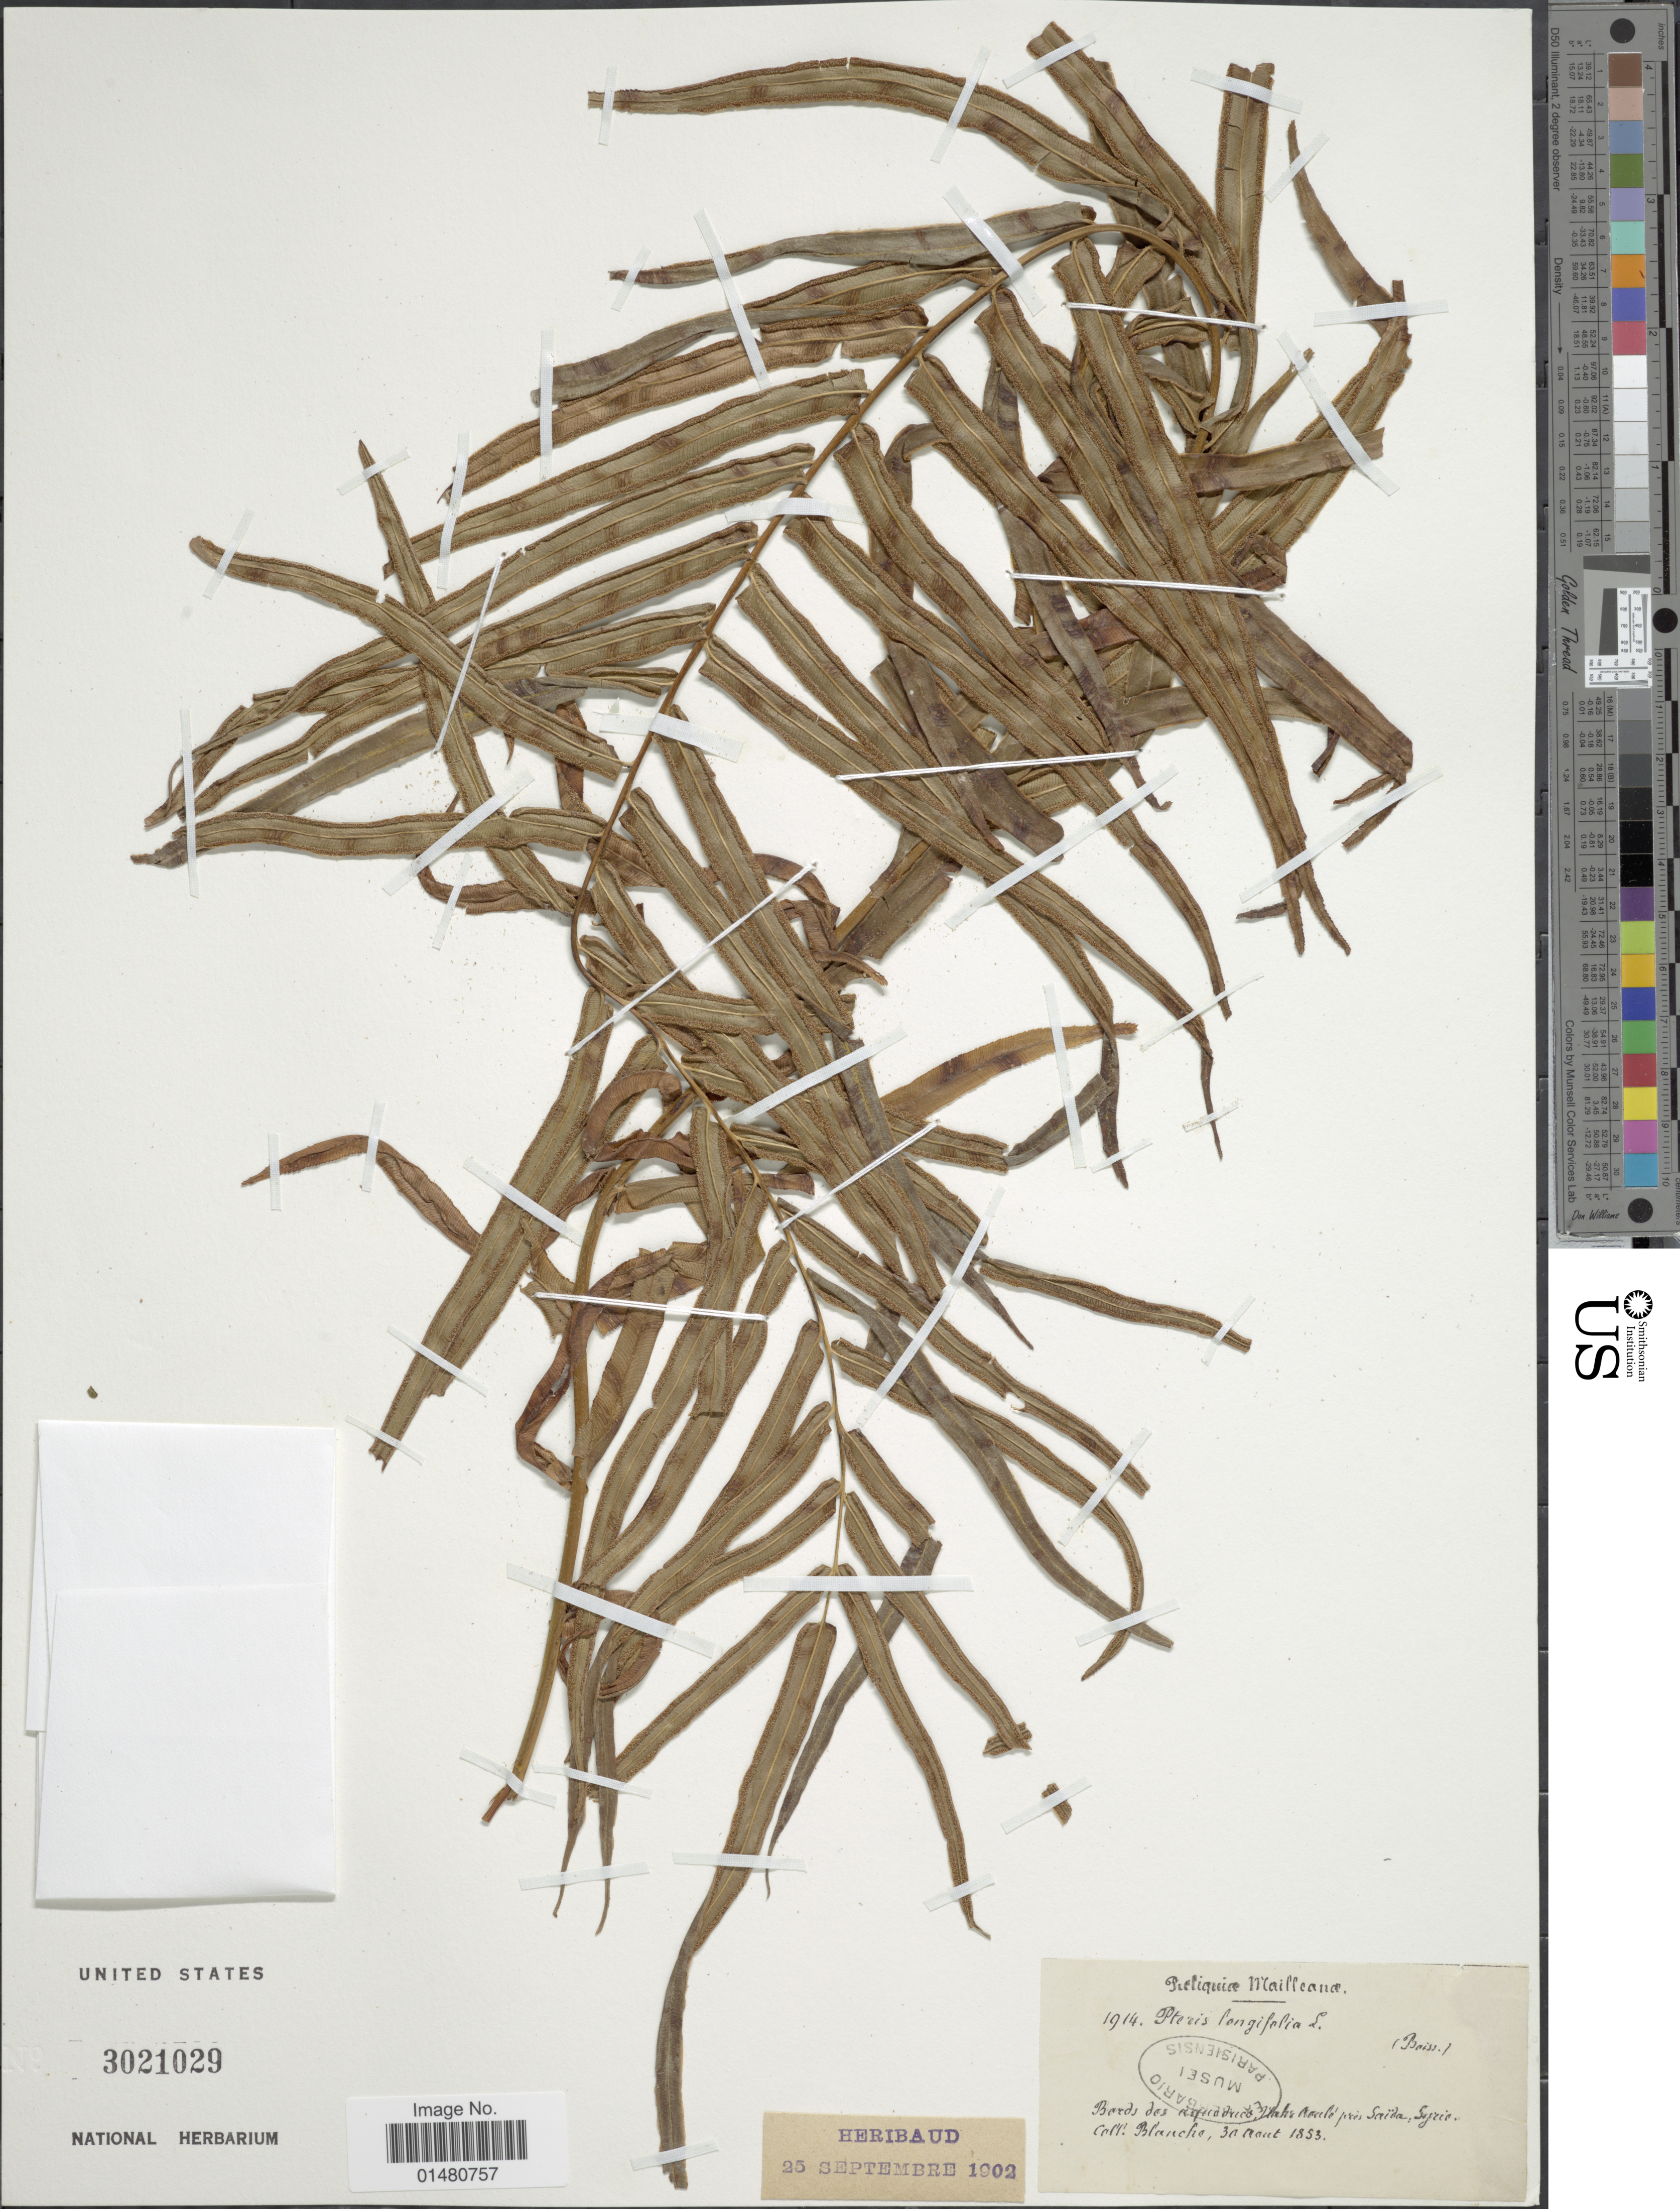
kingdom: Plantae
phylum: Tracheophyta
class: Polypodiopsida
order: Polypodiales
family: Pteridaceae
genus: Pteris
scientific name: Pteris longifolia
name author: L.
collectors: -. Blanche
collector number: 1914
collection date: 1853-08-30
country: Syria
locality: Bords des [illegible text] pres Saïda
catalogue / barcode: US 3021029